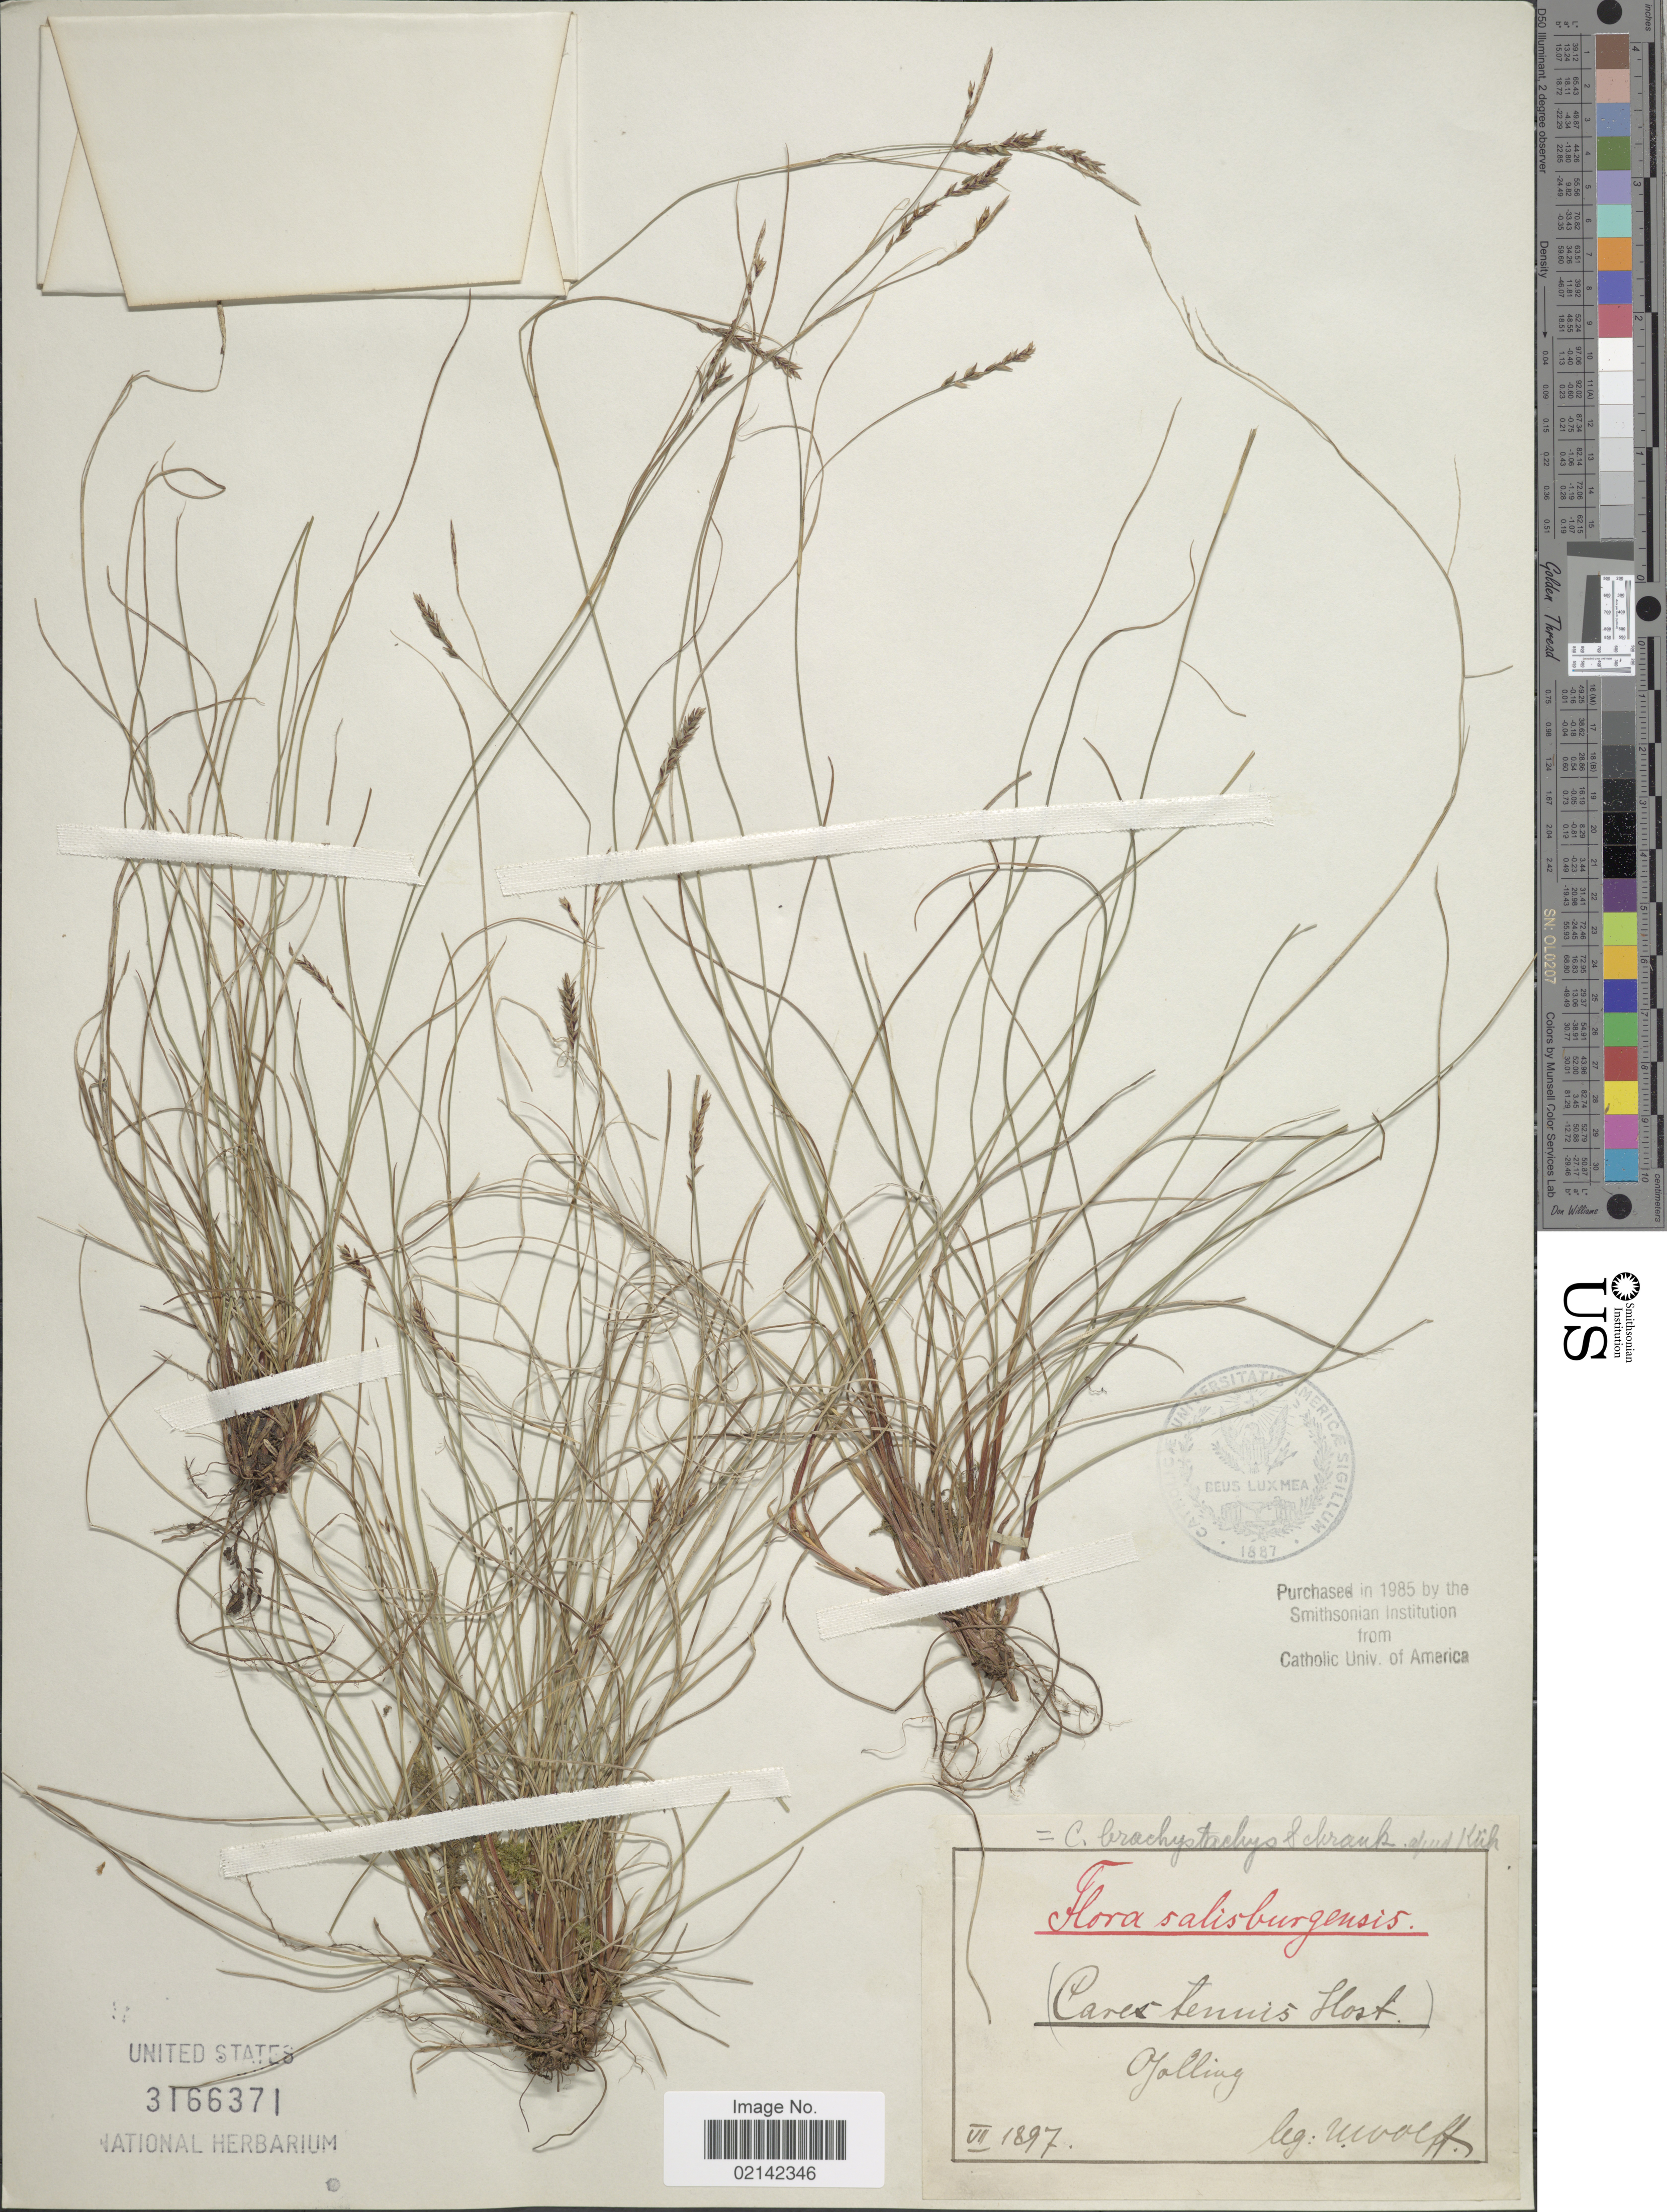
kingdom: Plantae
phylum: Tracheophyta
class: Liliopsida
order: Poales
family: Cyperaceae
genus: Carex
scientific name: Carex brachystachys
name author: Schrank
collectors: K. F. A. H. Wolff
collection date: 1897-07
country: Austria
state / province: Salzburg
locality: Salisburgensis. Golling.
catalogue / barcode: US 3166371